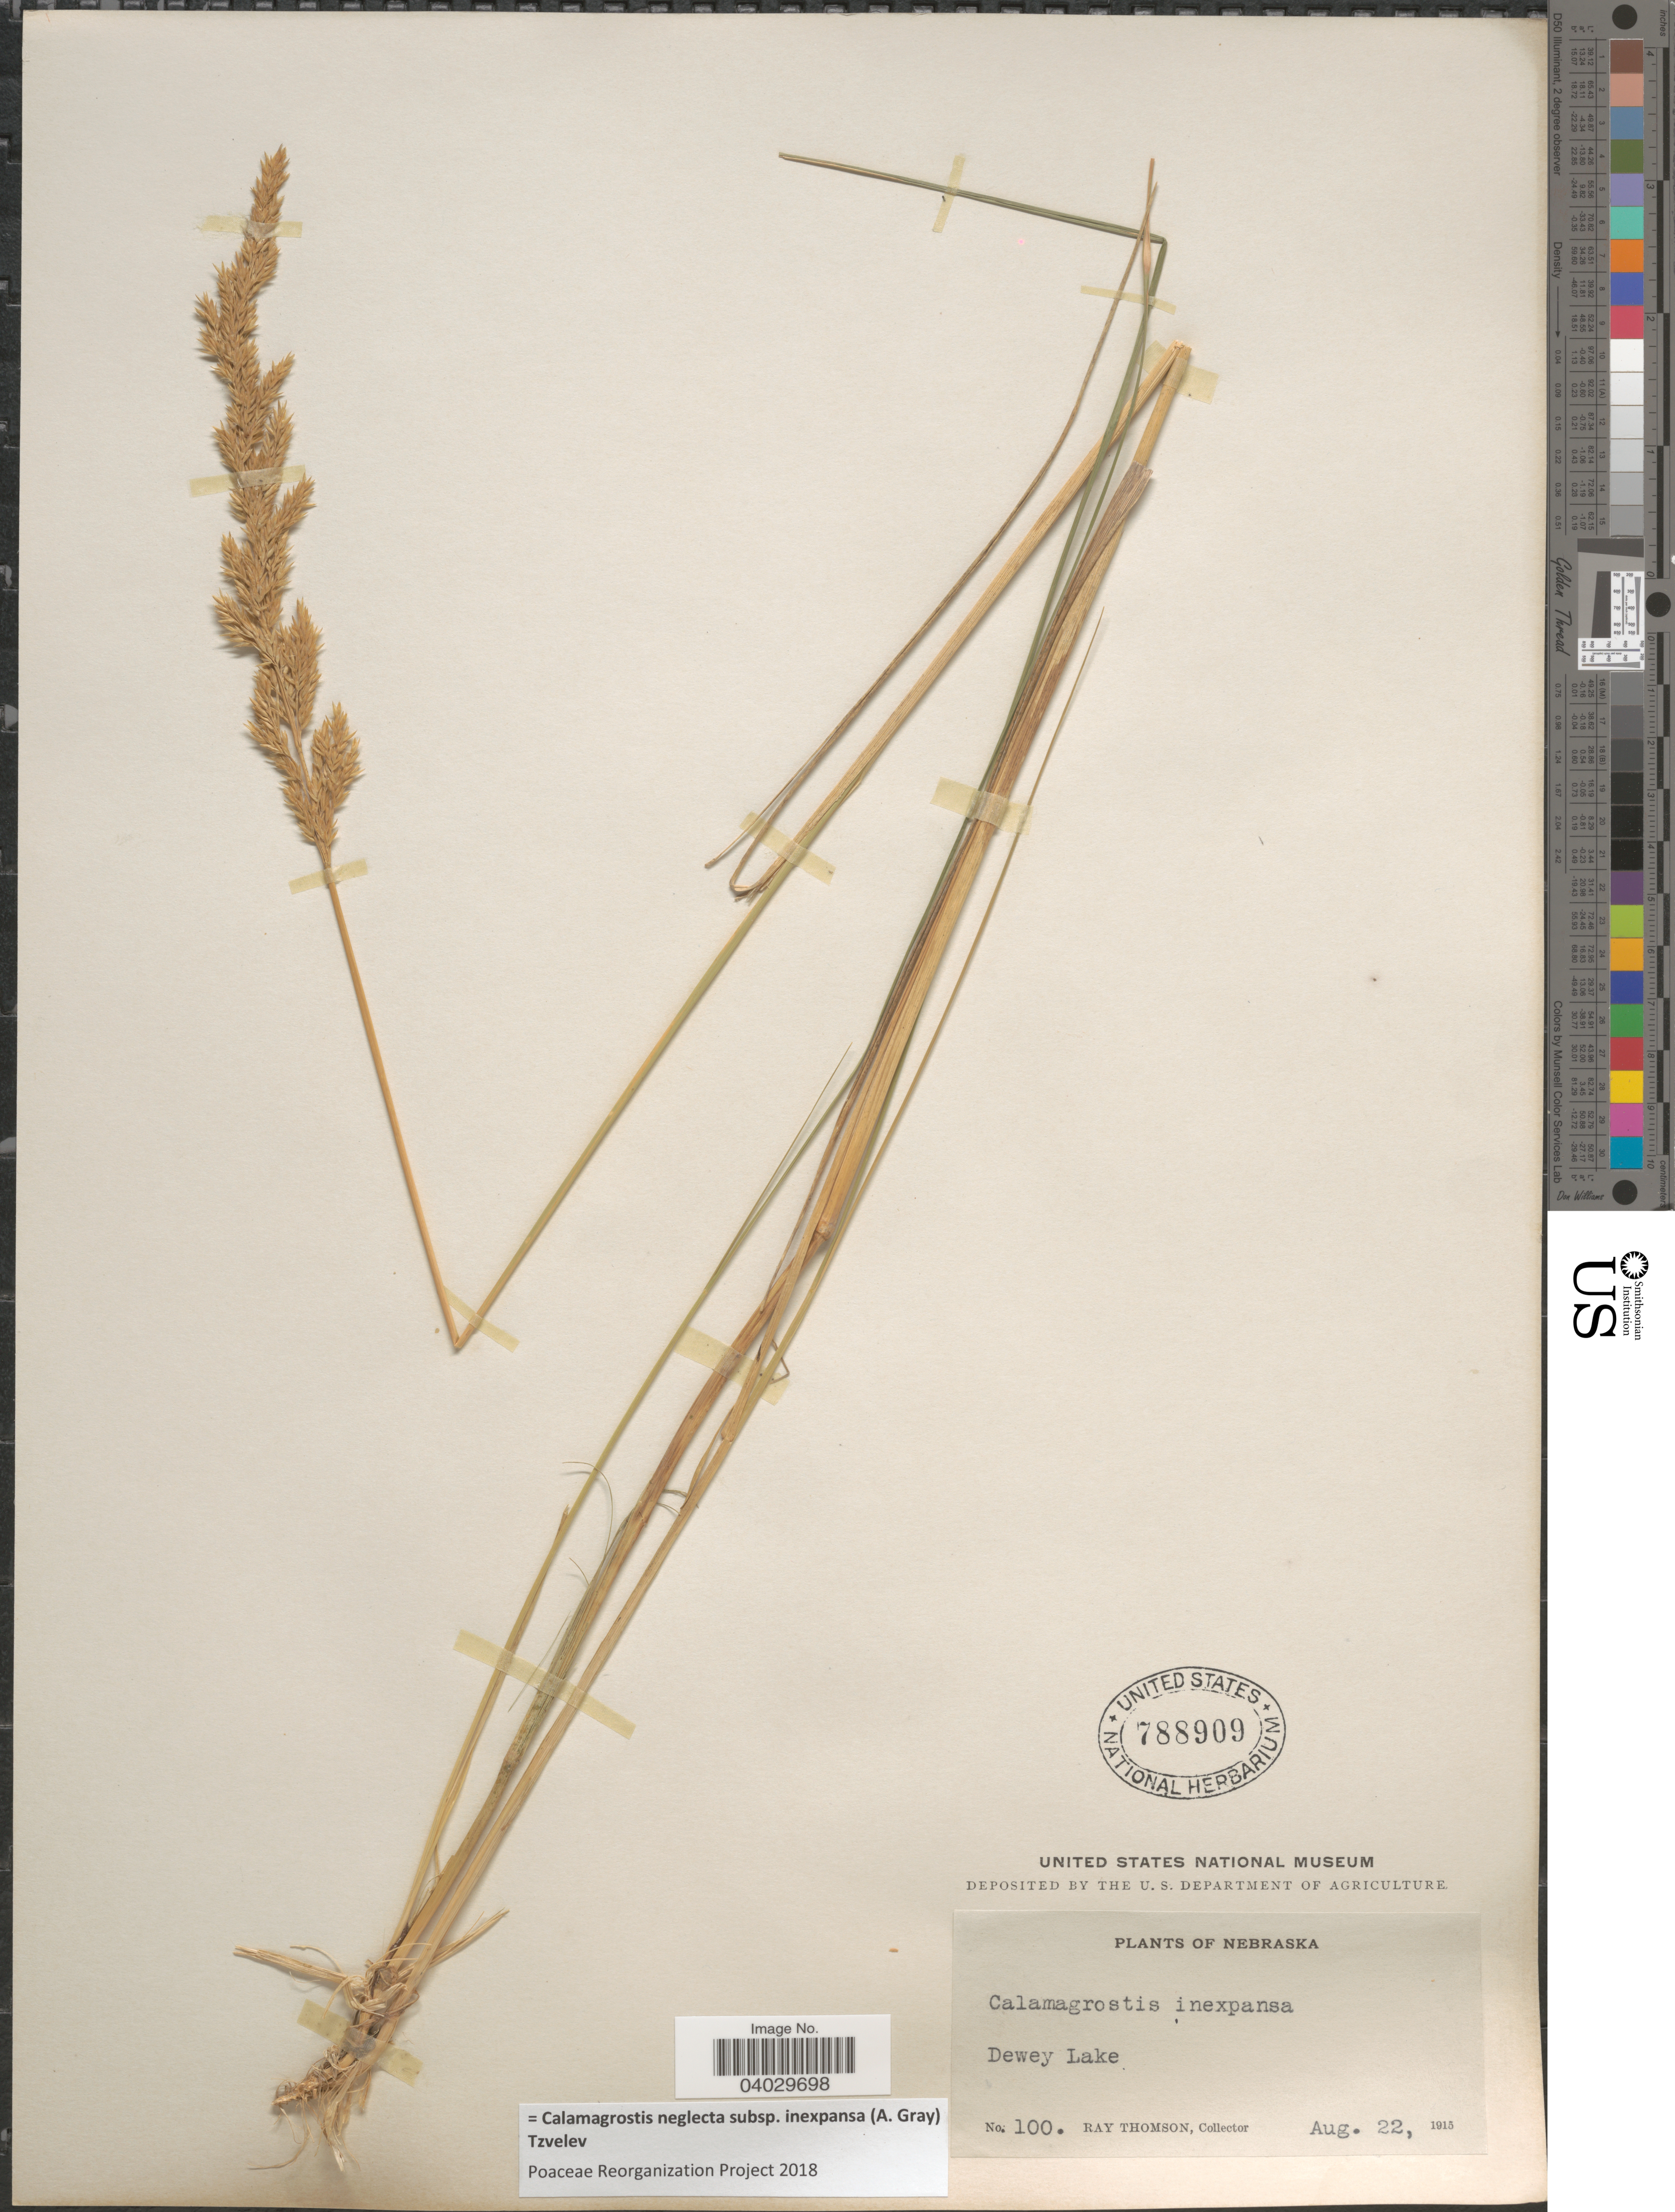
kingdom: Plantae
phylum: Tracheophyta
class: Liliopsida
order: Poales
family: Poaceae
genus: Calamagrostis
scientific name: Calamagrostis neglecta subsp. inexpansa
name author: (A. Gray) Tzvelev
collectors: R. Thomson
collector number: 100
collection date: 1915-08-22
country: United States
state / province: Nebraska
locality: Dewey Lake.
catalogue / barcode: US 788909